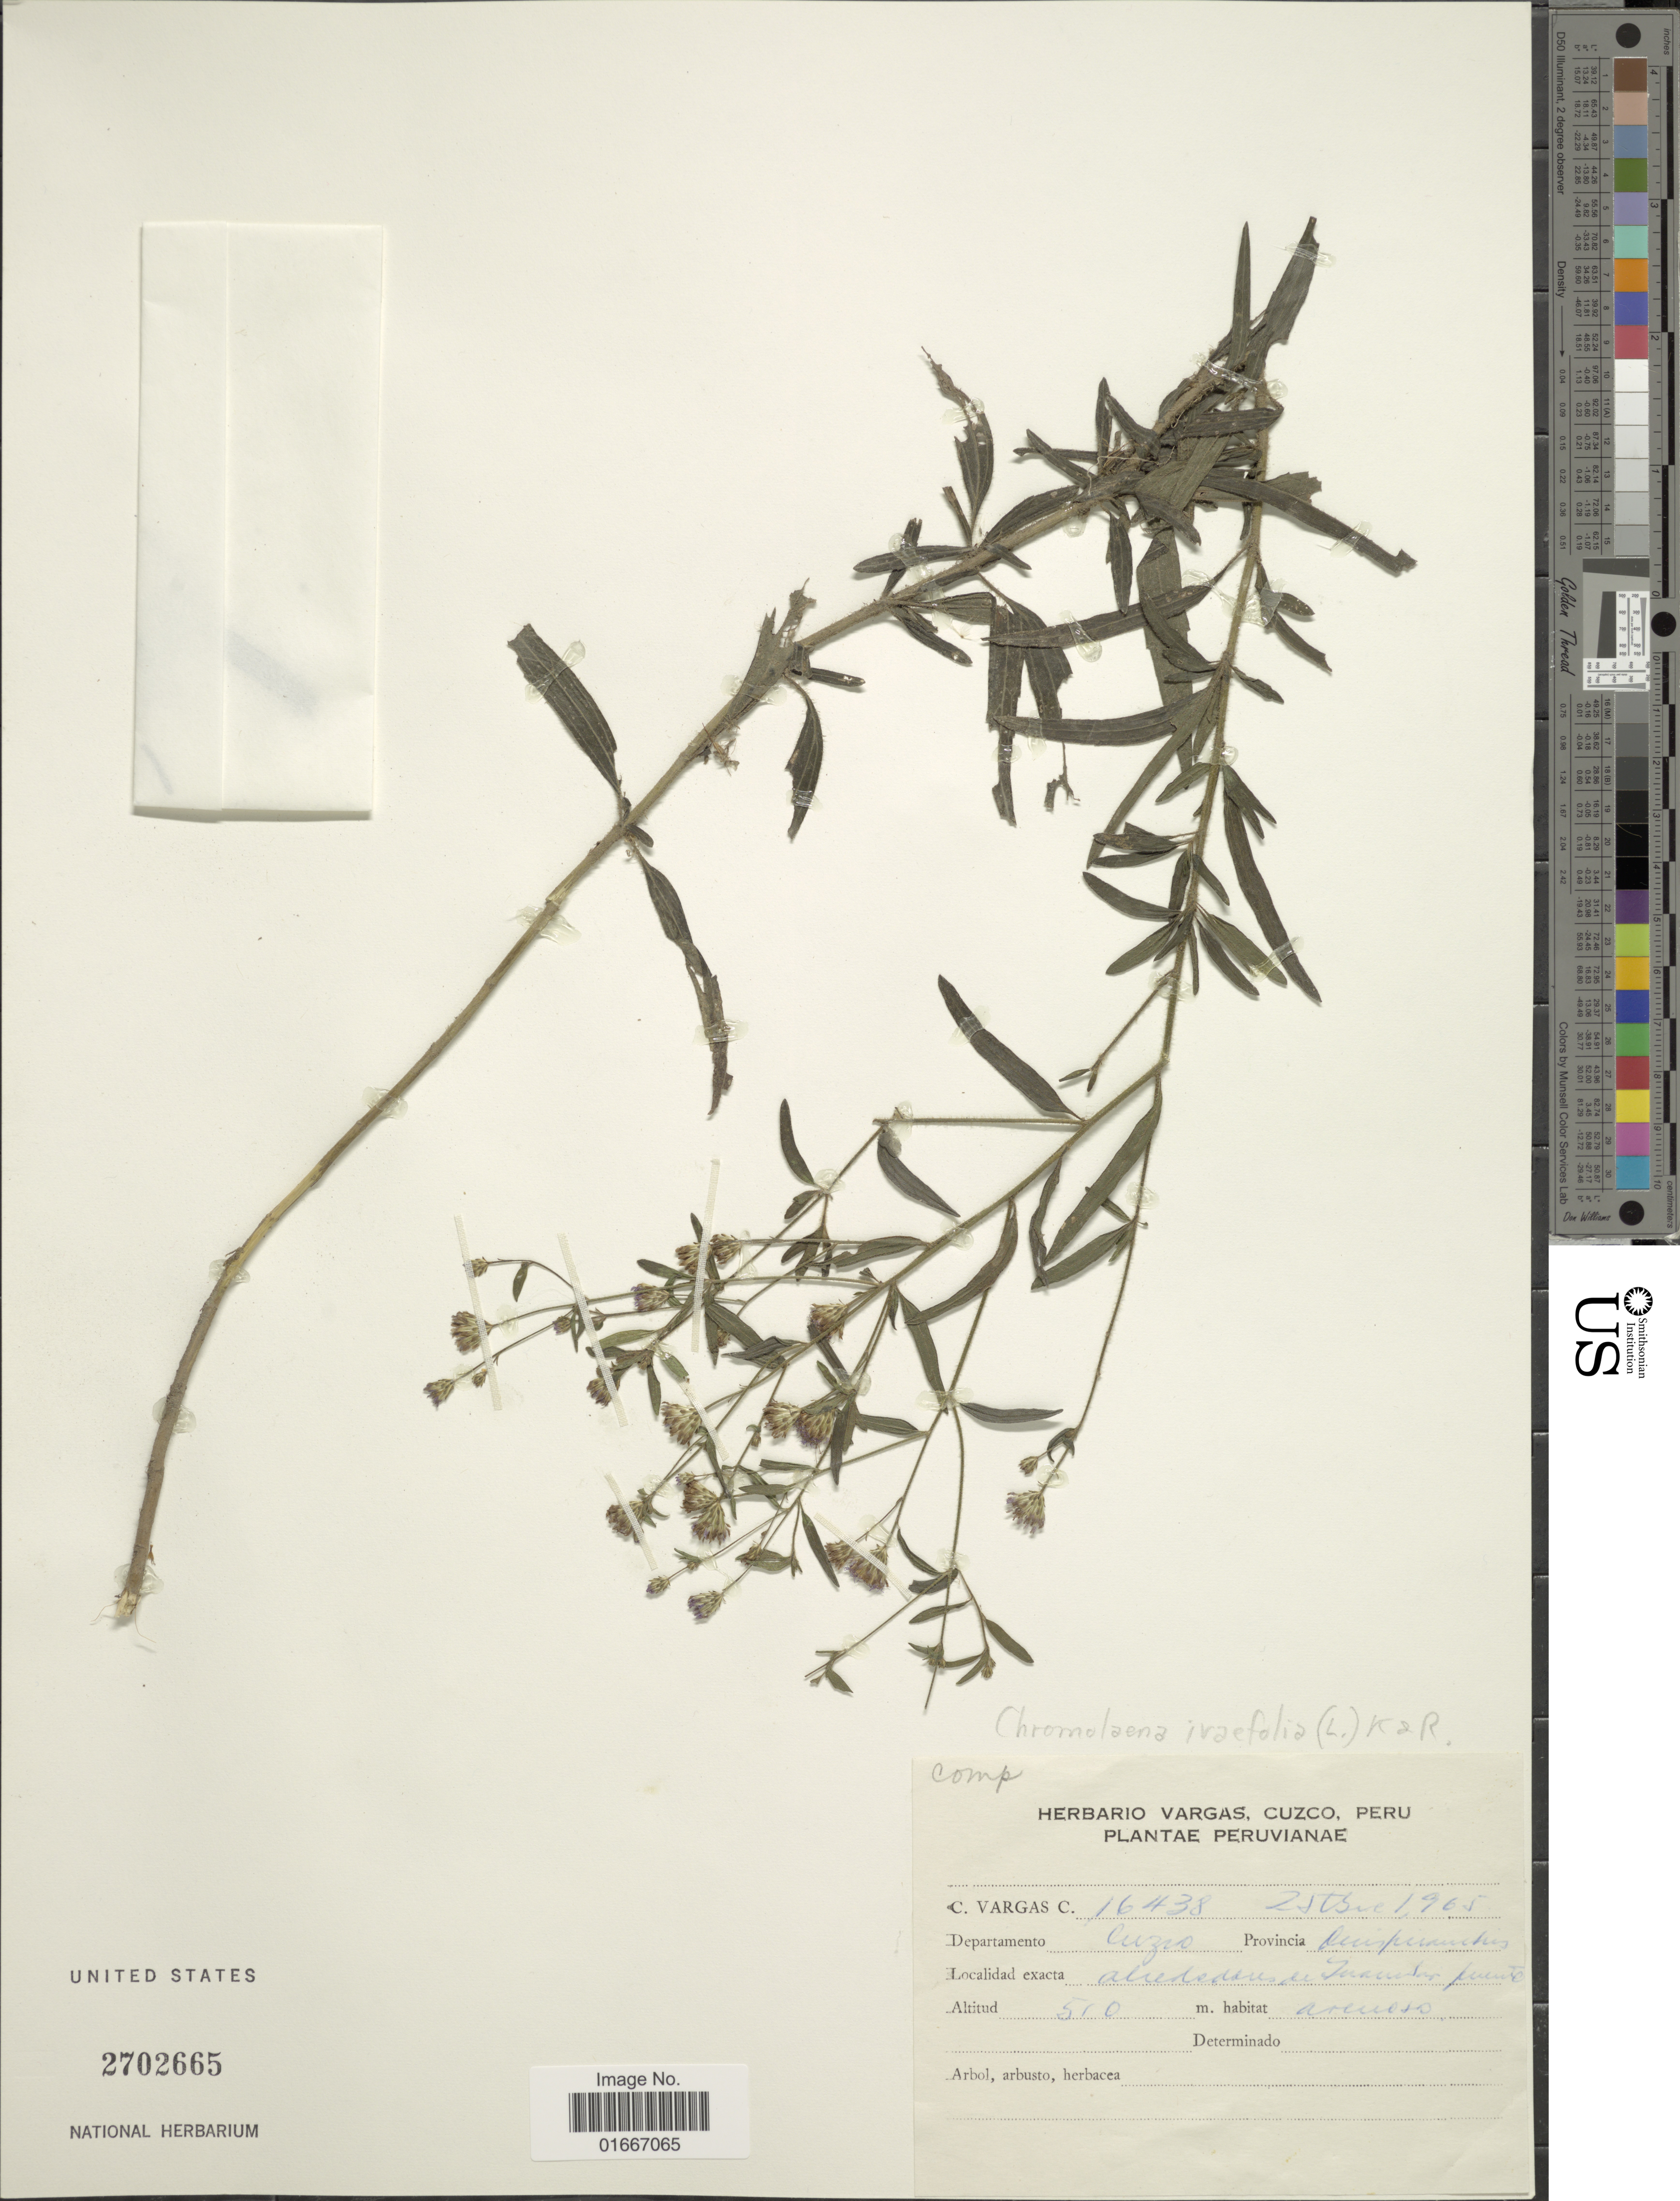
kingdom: Plantae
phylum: Tracheophyta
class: Magnoliopsida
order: Asterales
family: Asteraceae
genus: Chromolaena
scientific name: Chromolaena ivaefolia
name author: (L.) R.M. King & H. Rob.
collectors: C. Vargas Calderón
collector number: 16438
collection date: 1965-09-25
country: Peru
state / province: Cusco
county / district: Quispicanchis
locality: alrededores Tumbar puente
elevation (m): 500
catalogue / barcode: US 2702665